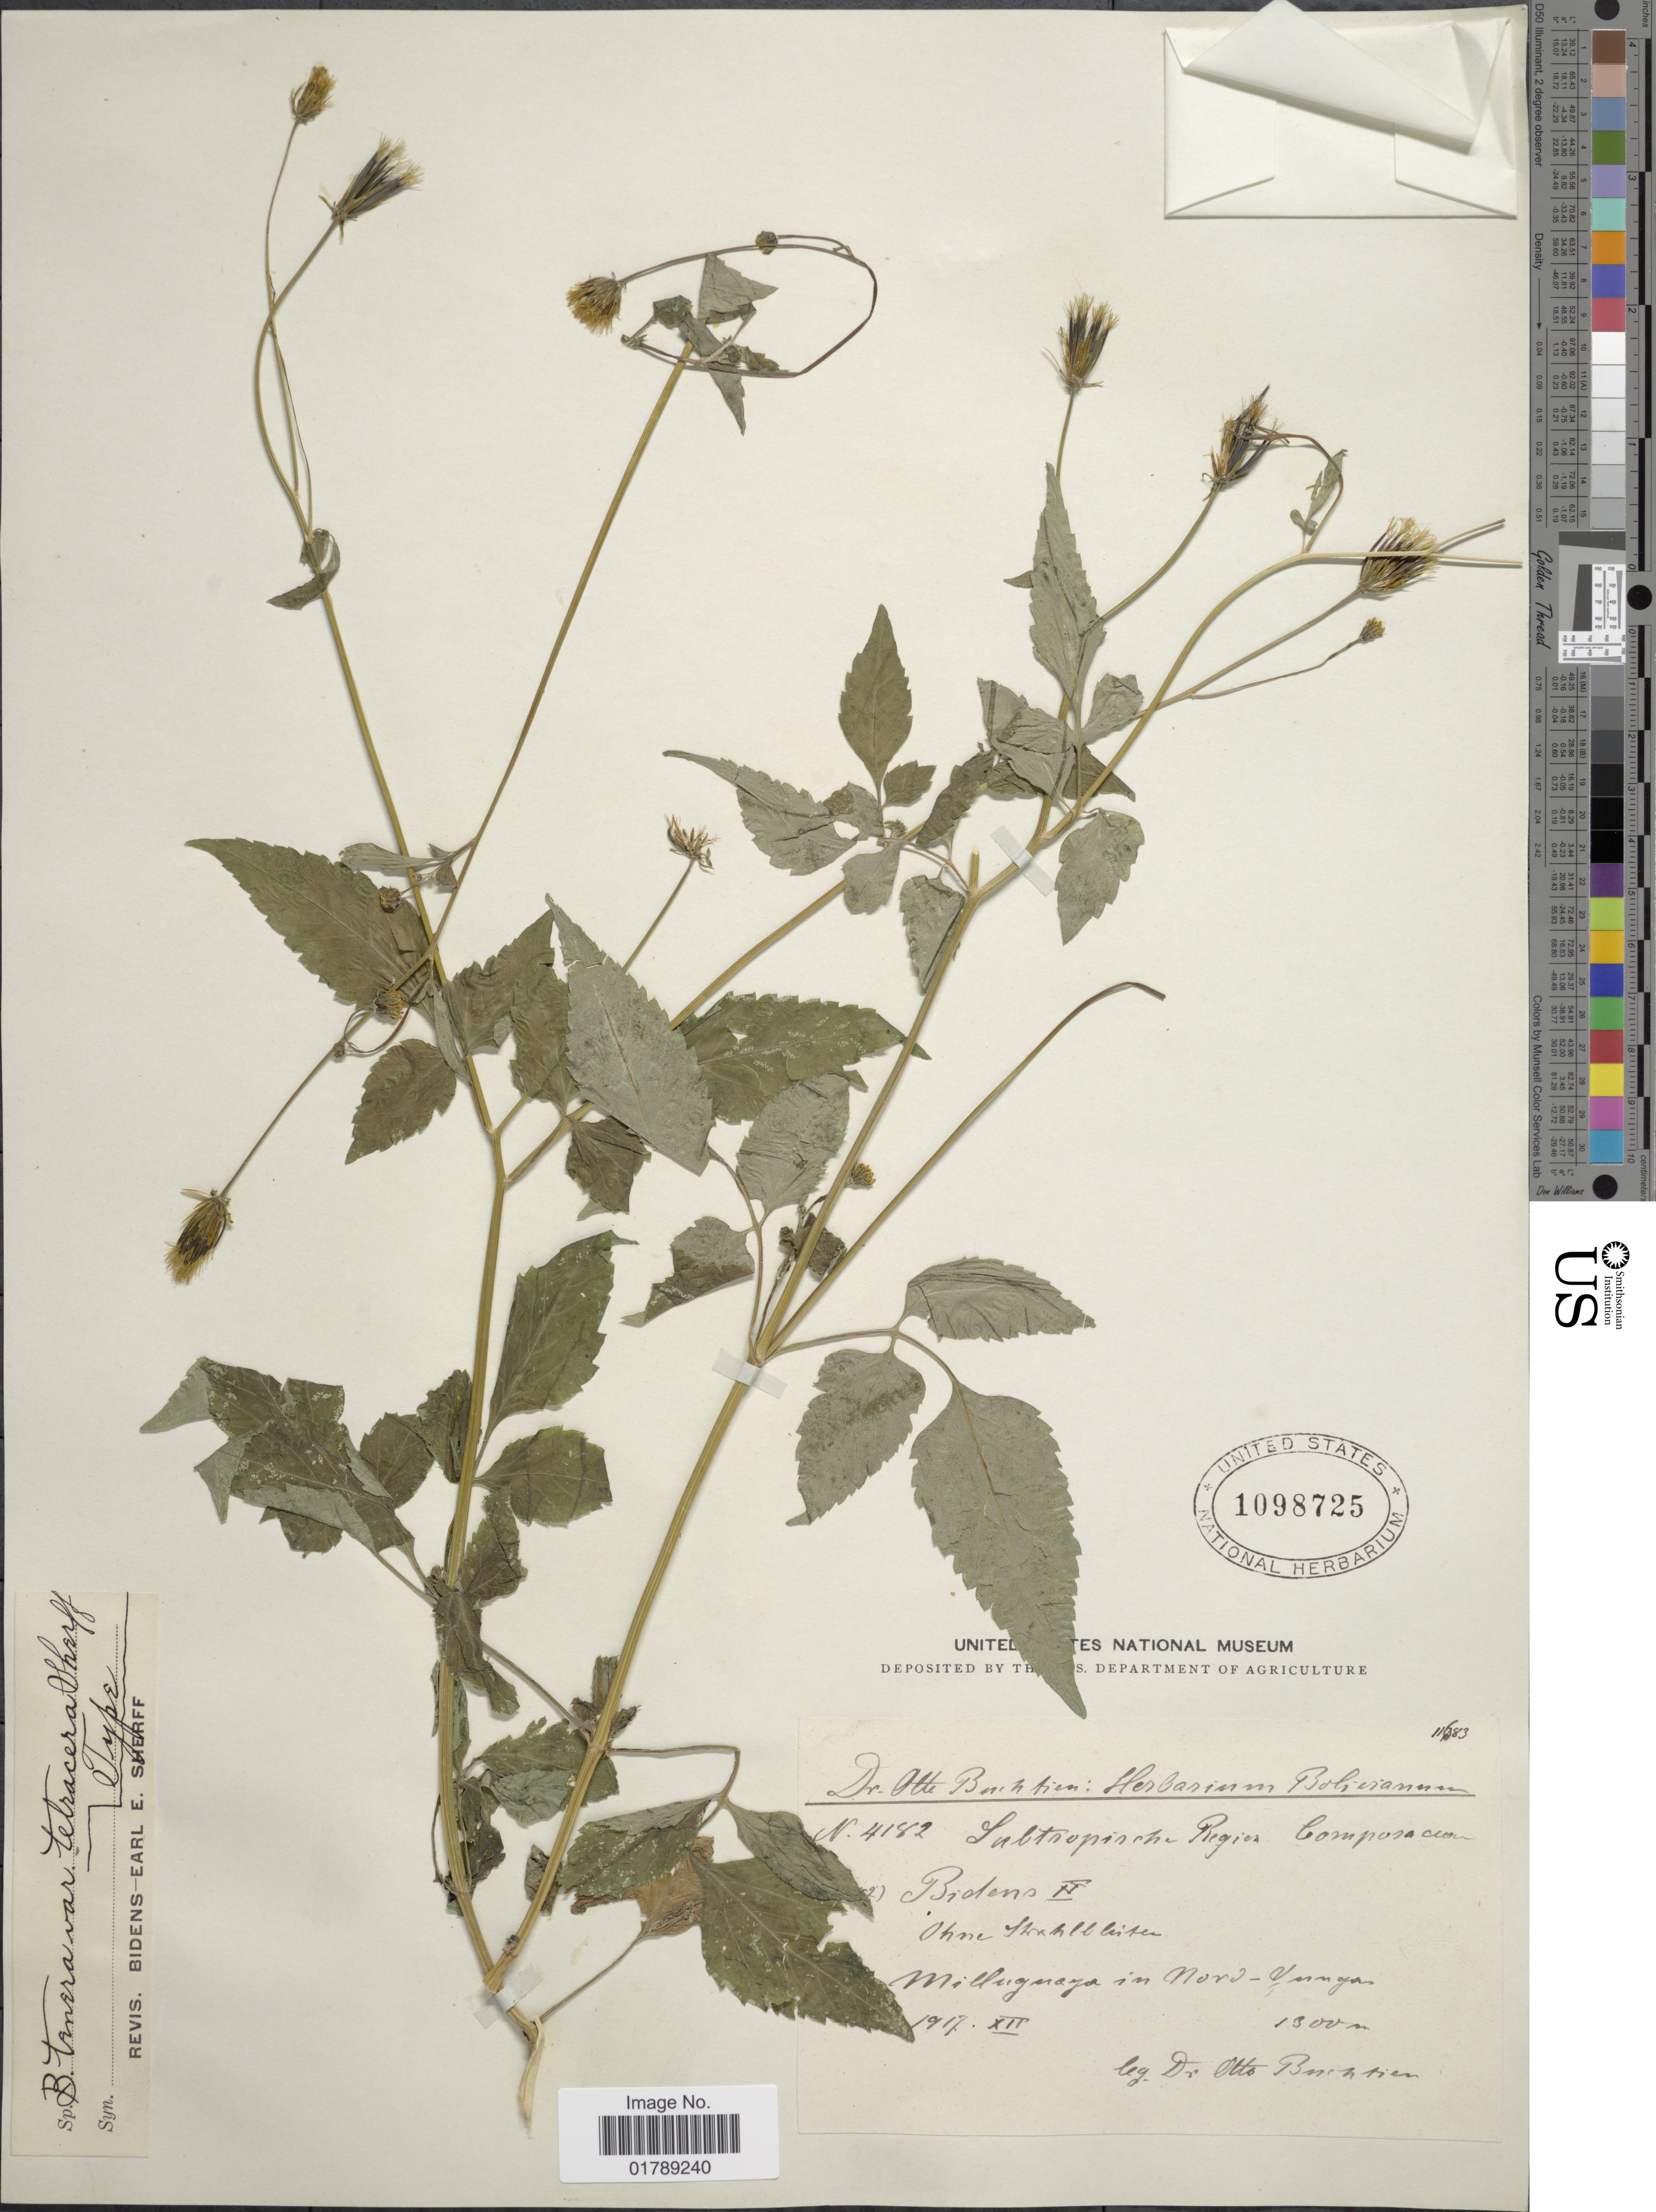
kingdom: Plantae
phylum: Tracheophyta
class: Magnoliopsida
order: Asterales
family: Asteraceae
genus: Bidens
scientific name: Bidens tenera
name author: O.E. Schulz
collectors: O. Buchtien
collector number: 4182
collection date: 1917-12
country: Bolivia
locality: Subtropische Region. Milluguaya in Nord-Yungas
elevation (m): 1300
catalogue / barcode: US 1098725